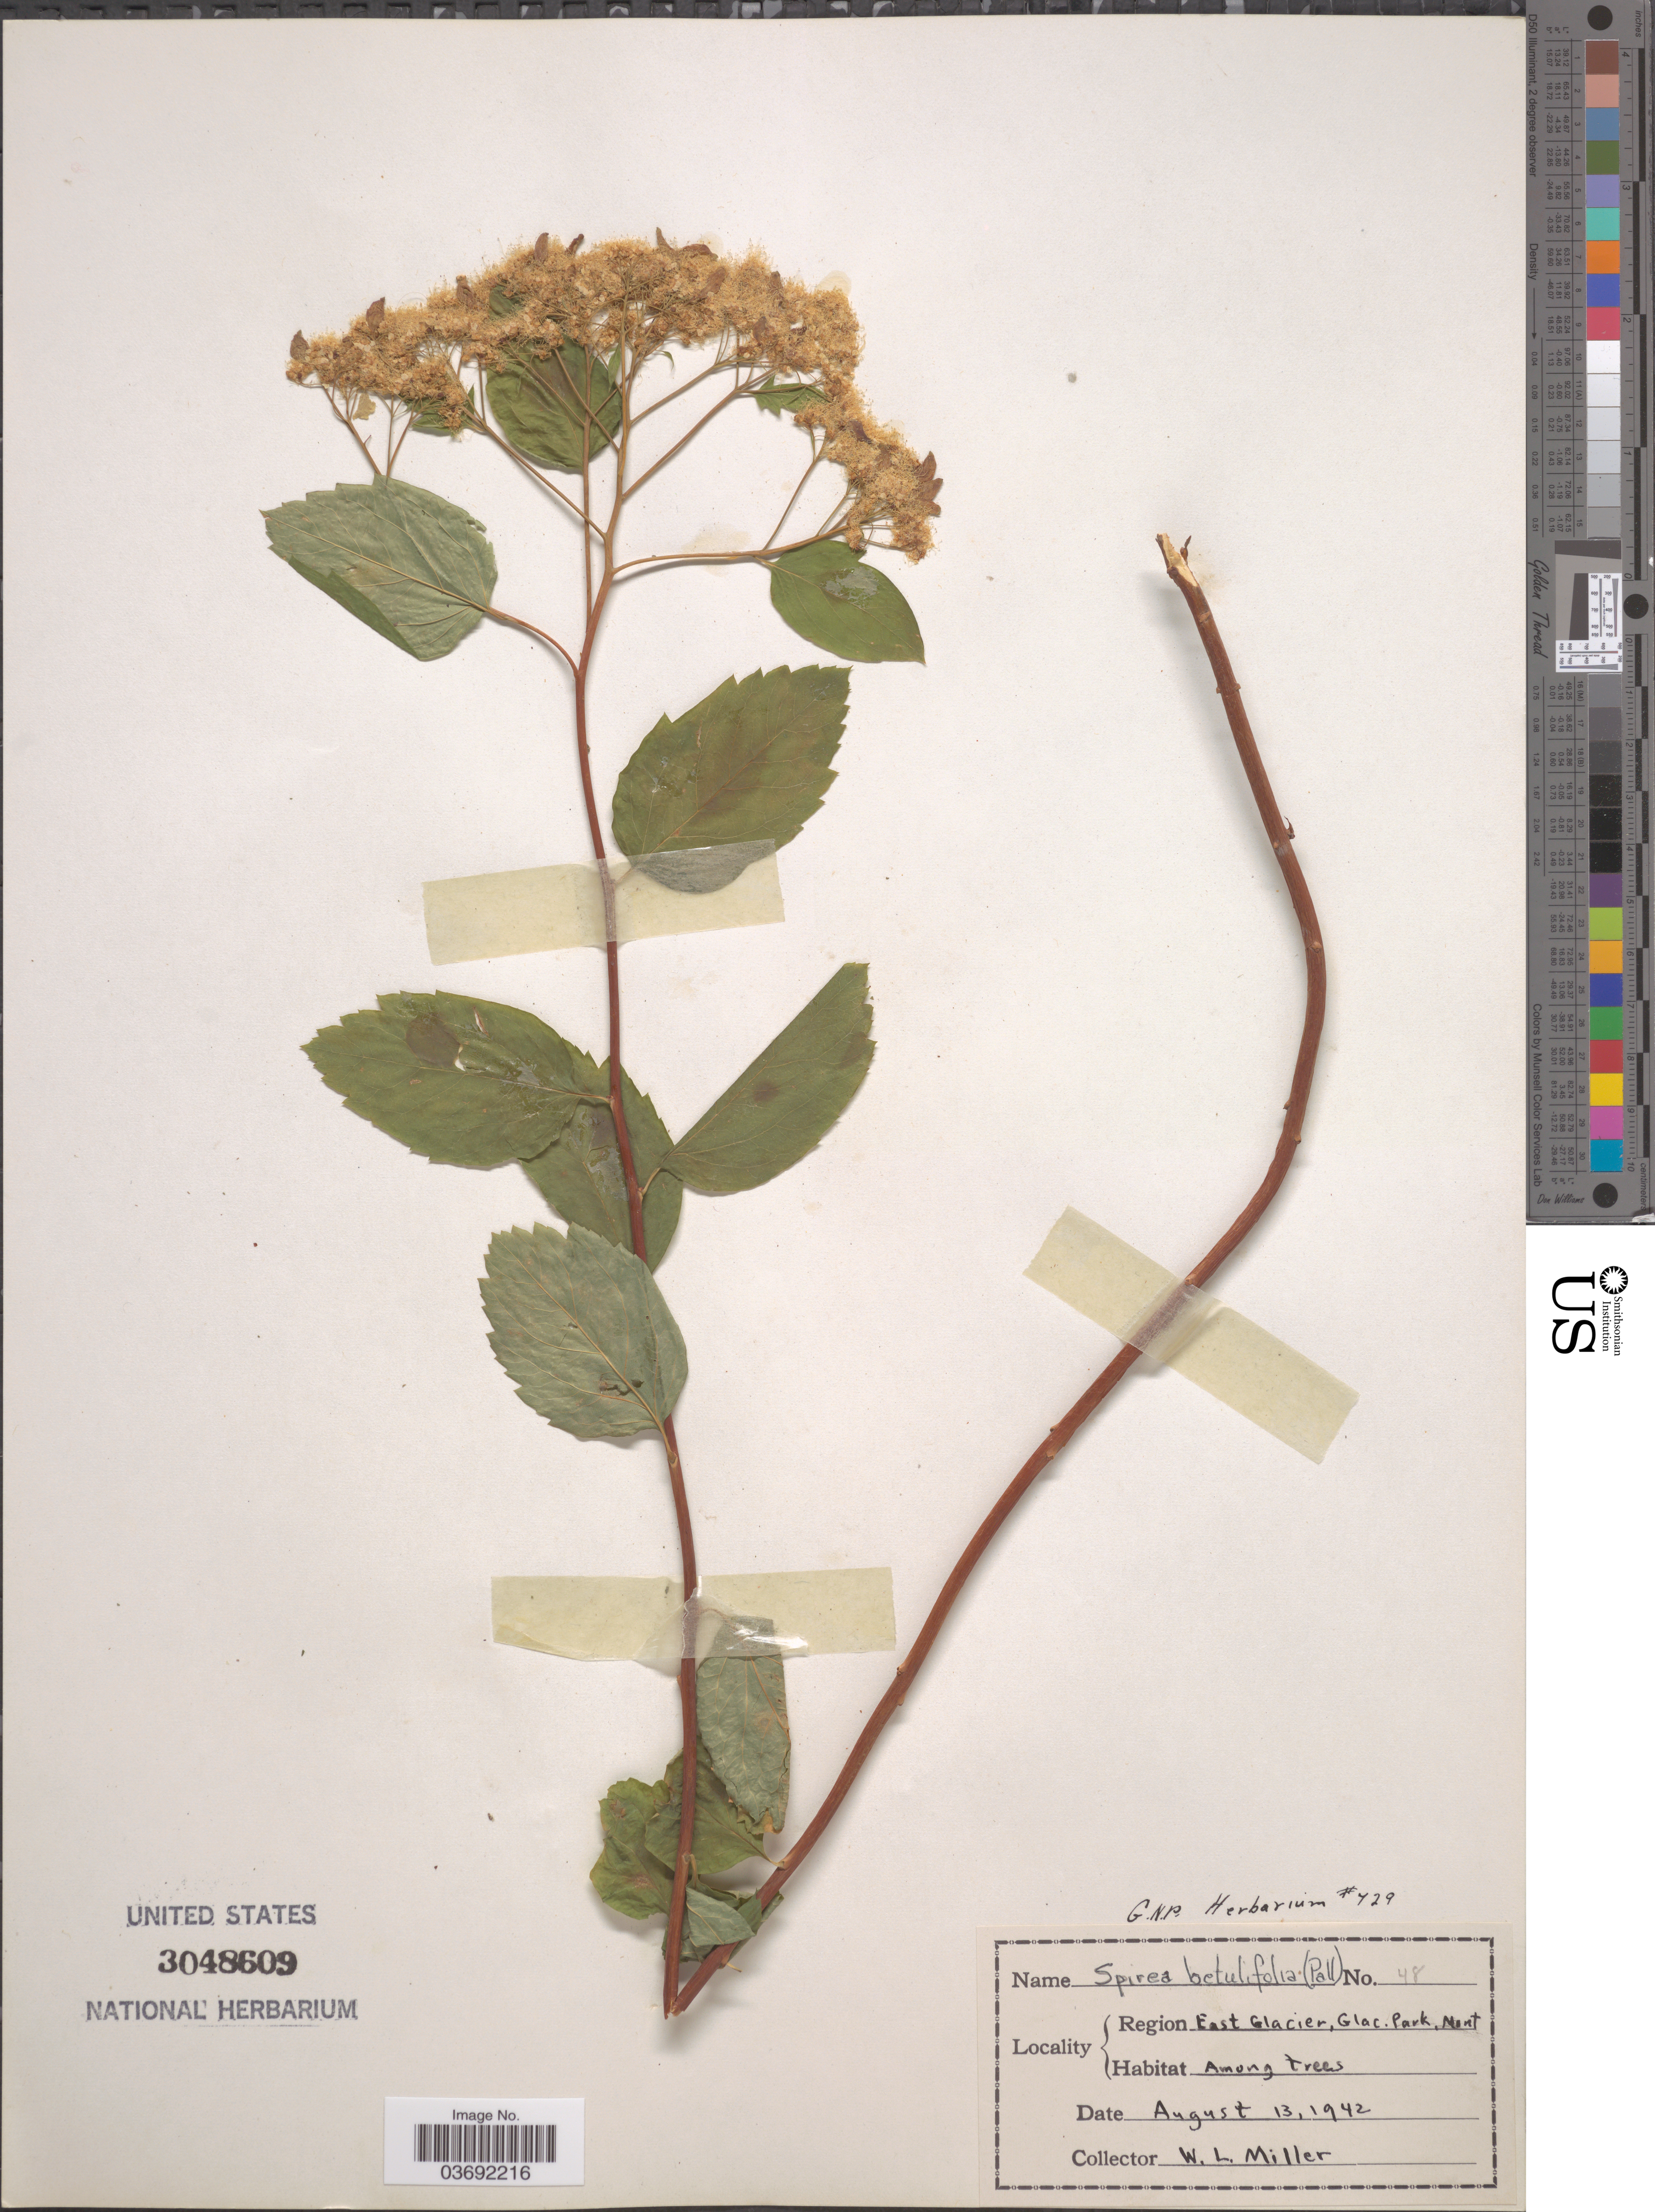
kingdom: Plantae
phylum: Tracheophyta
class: Magnoliopsida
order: Rosales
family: Rosaceae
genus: Spiraea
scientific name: Spiraea betulifolia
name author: Pall.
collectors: W. Miller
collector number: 48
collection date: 1942-08-13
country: United States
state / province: Montana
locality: Region East Glacier, Glac. Park.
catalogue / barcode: US 3048609